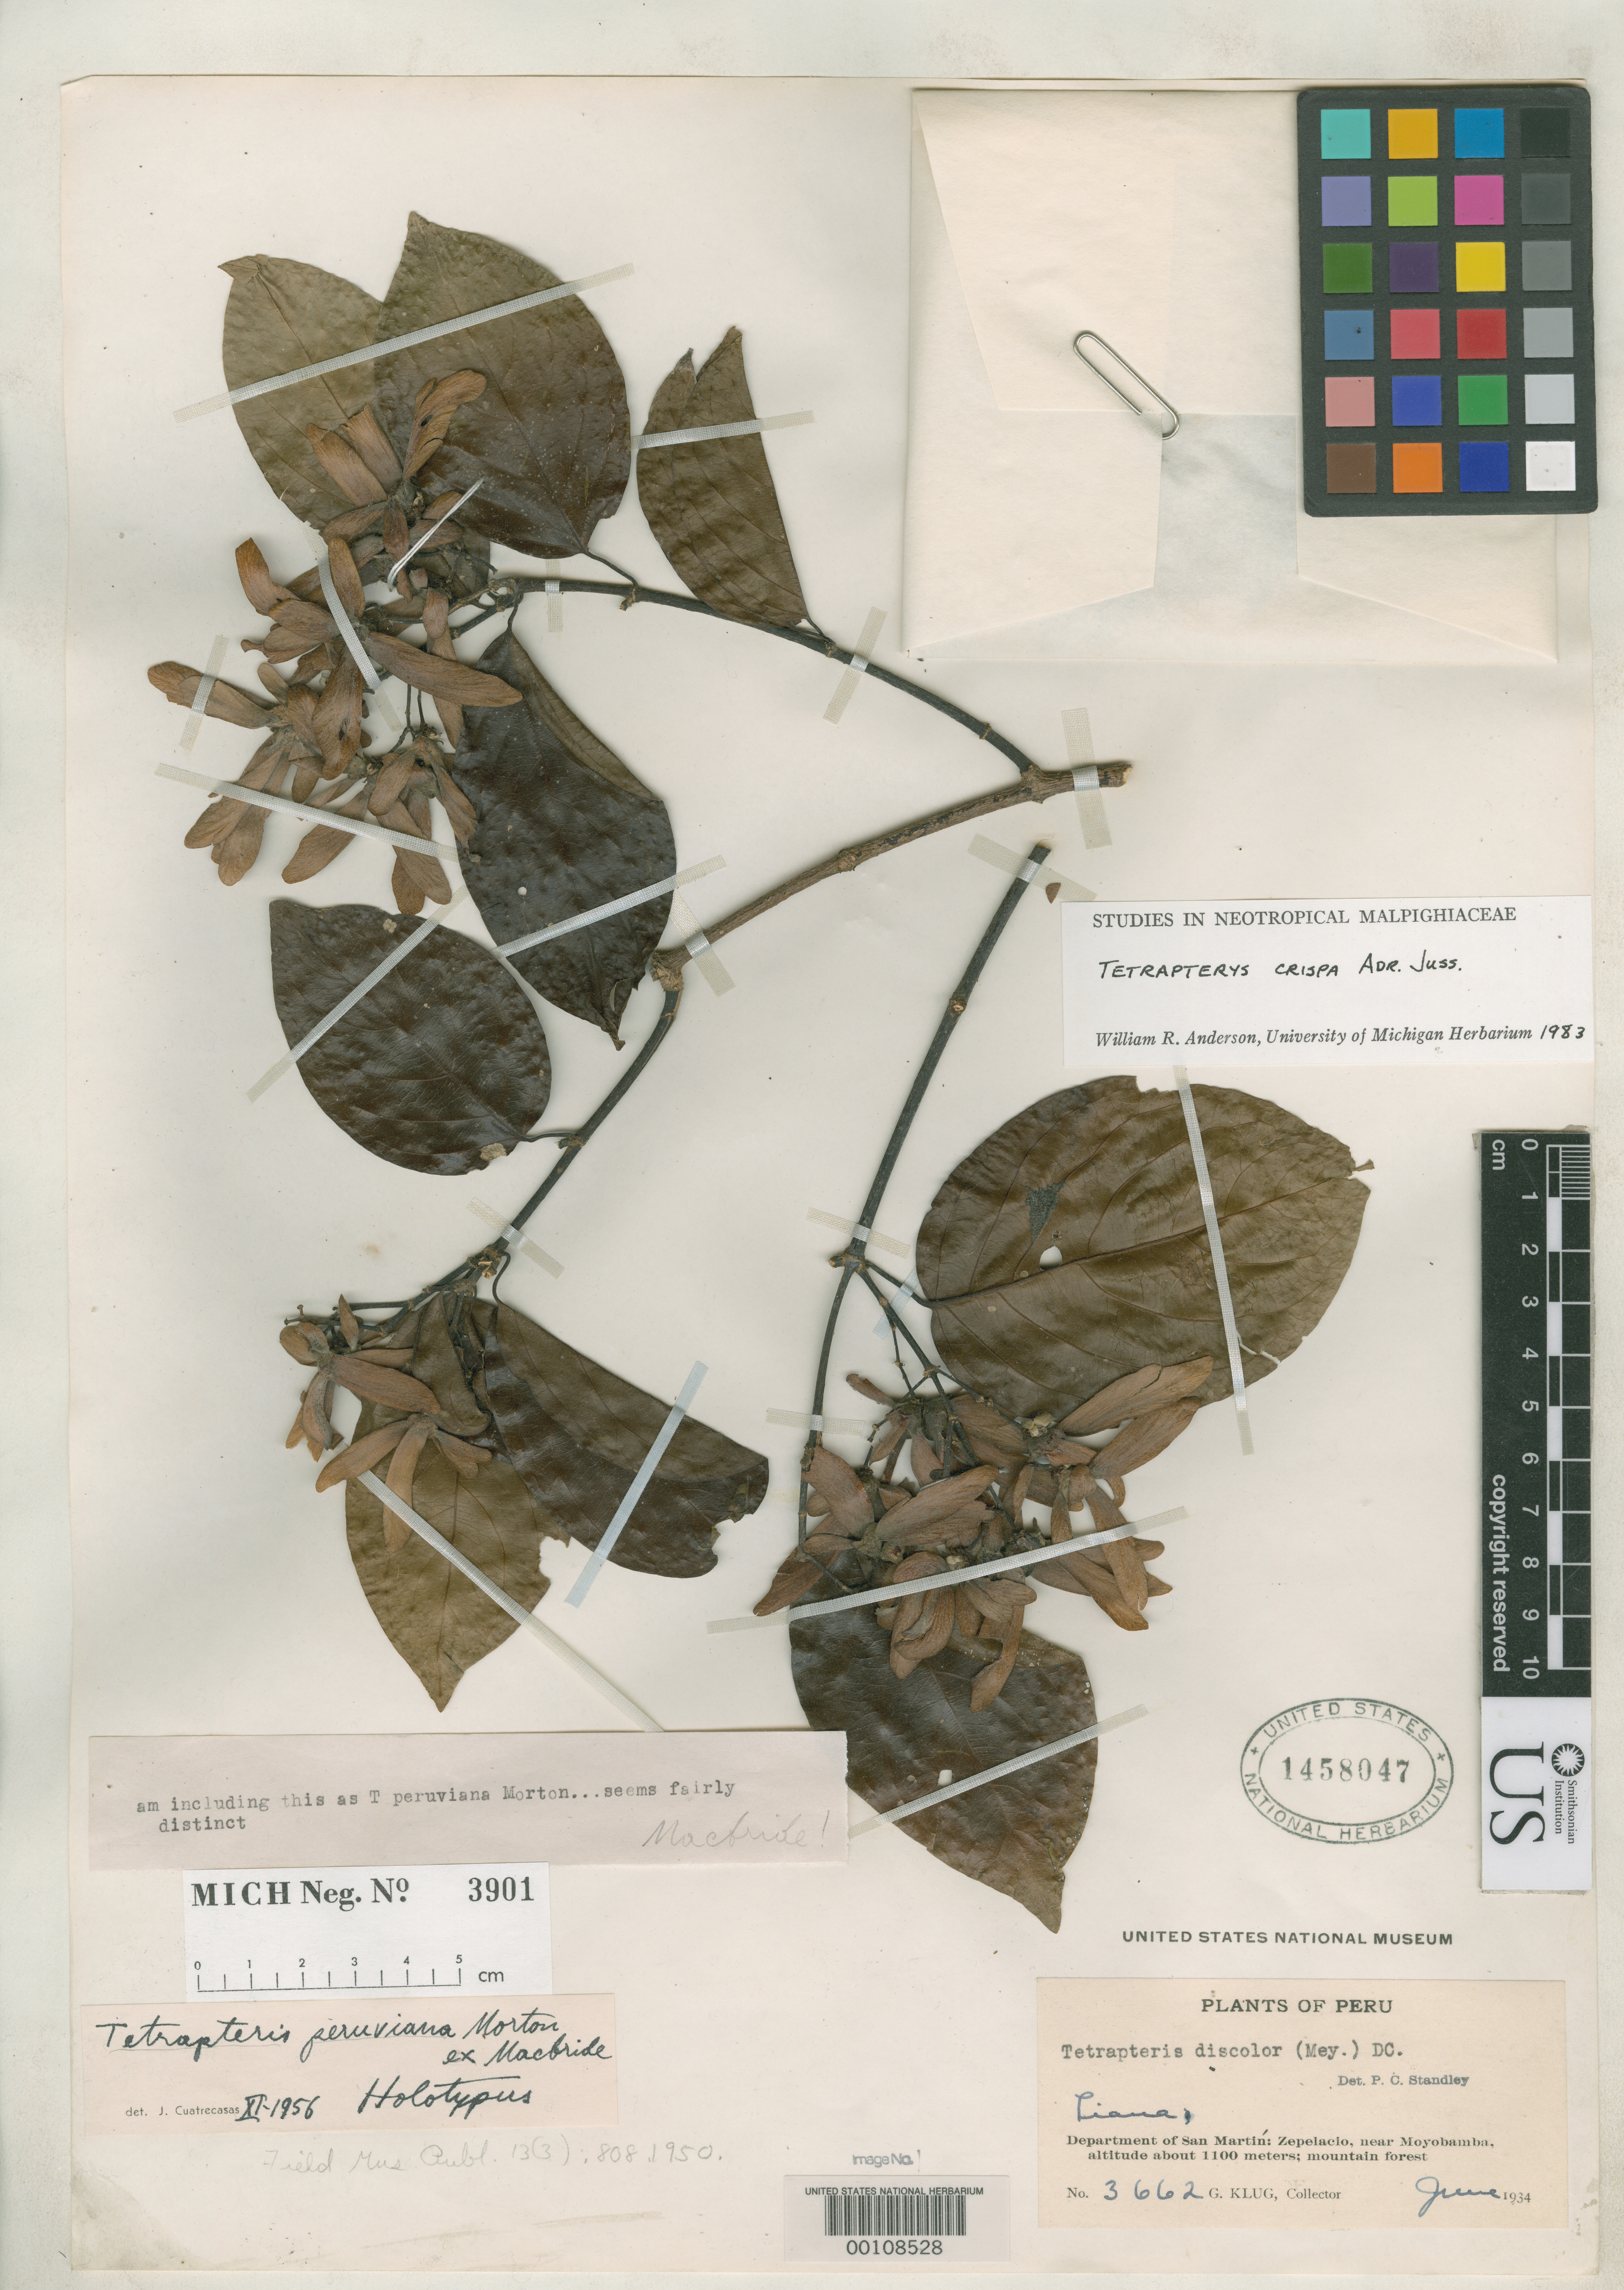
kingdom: Plantae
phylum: Tracheophyta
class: Magnoliopsida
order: Malpighiales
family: Malpighiaceae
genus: Tetrapterys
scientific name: Tetrapterys peruviana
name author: C.V. Morton ex J.F. Macbr.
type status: Holotype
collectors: G. Klug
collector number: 3662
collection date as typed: Jun 1934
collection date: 1934-06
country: Peru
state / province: San Martín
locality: Zepelacio, near Moyobamba.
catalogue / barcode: US 1458047